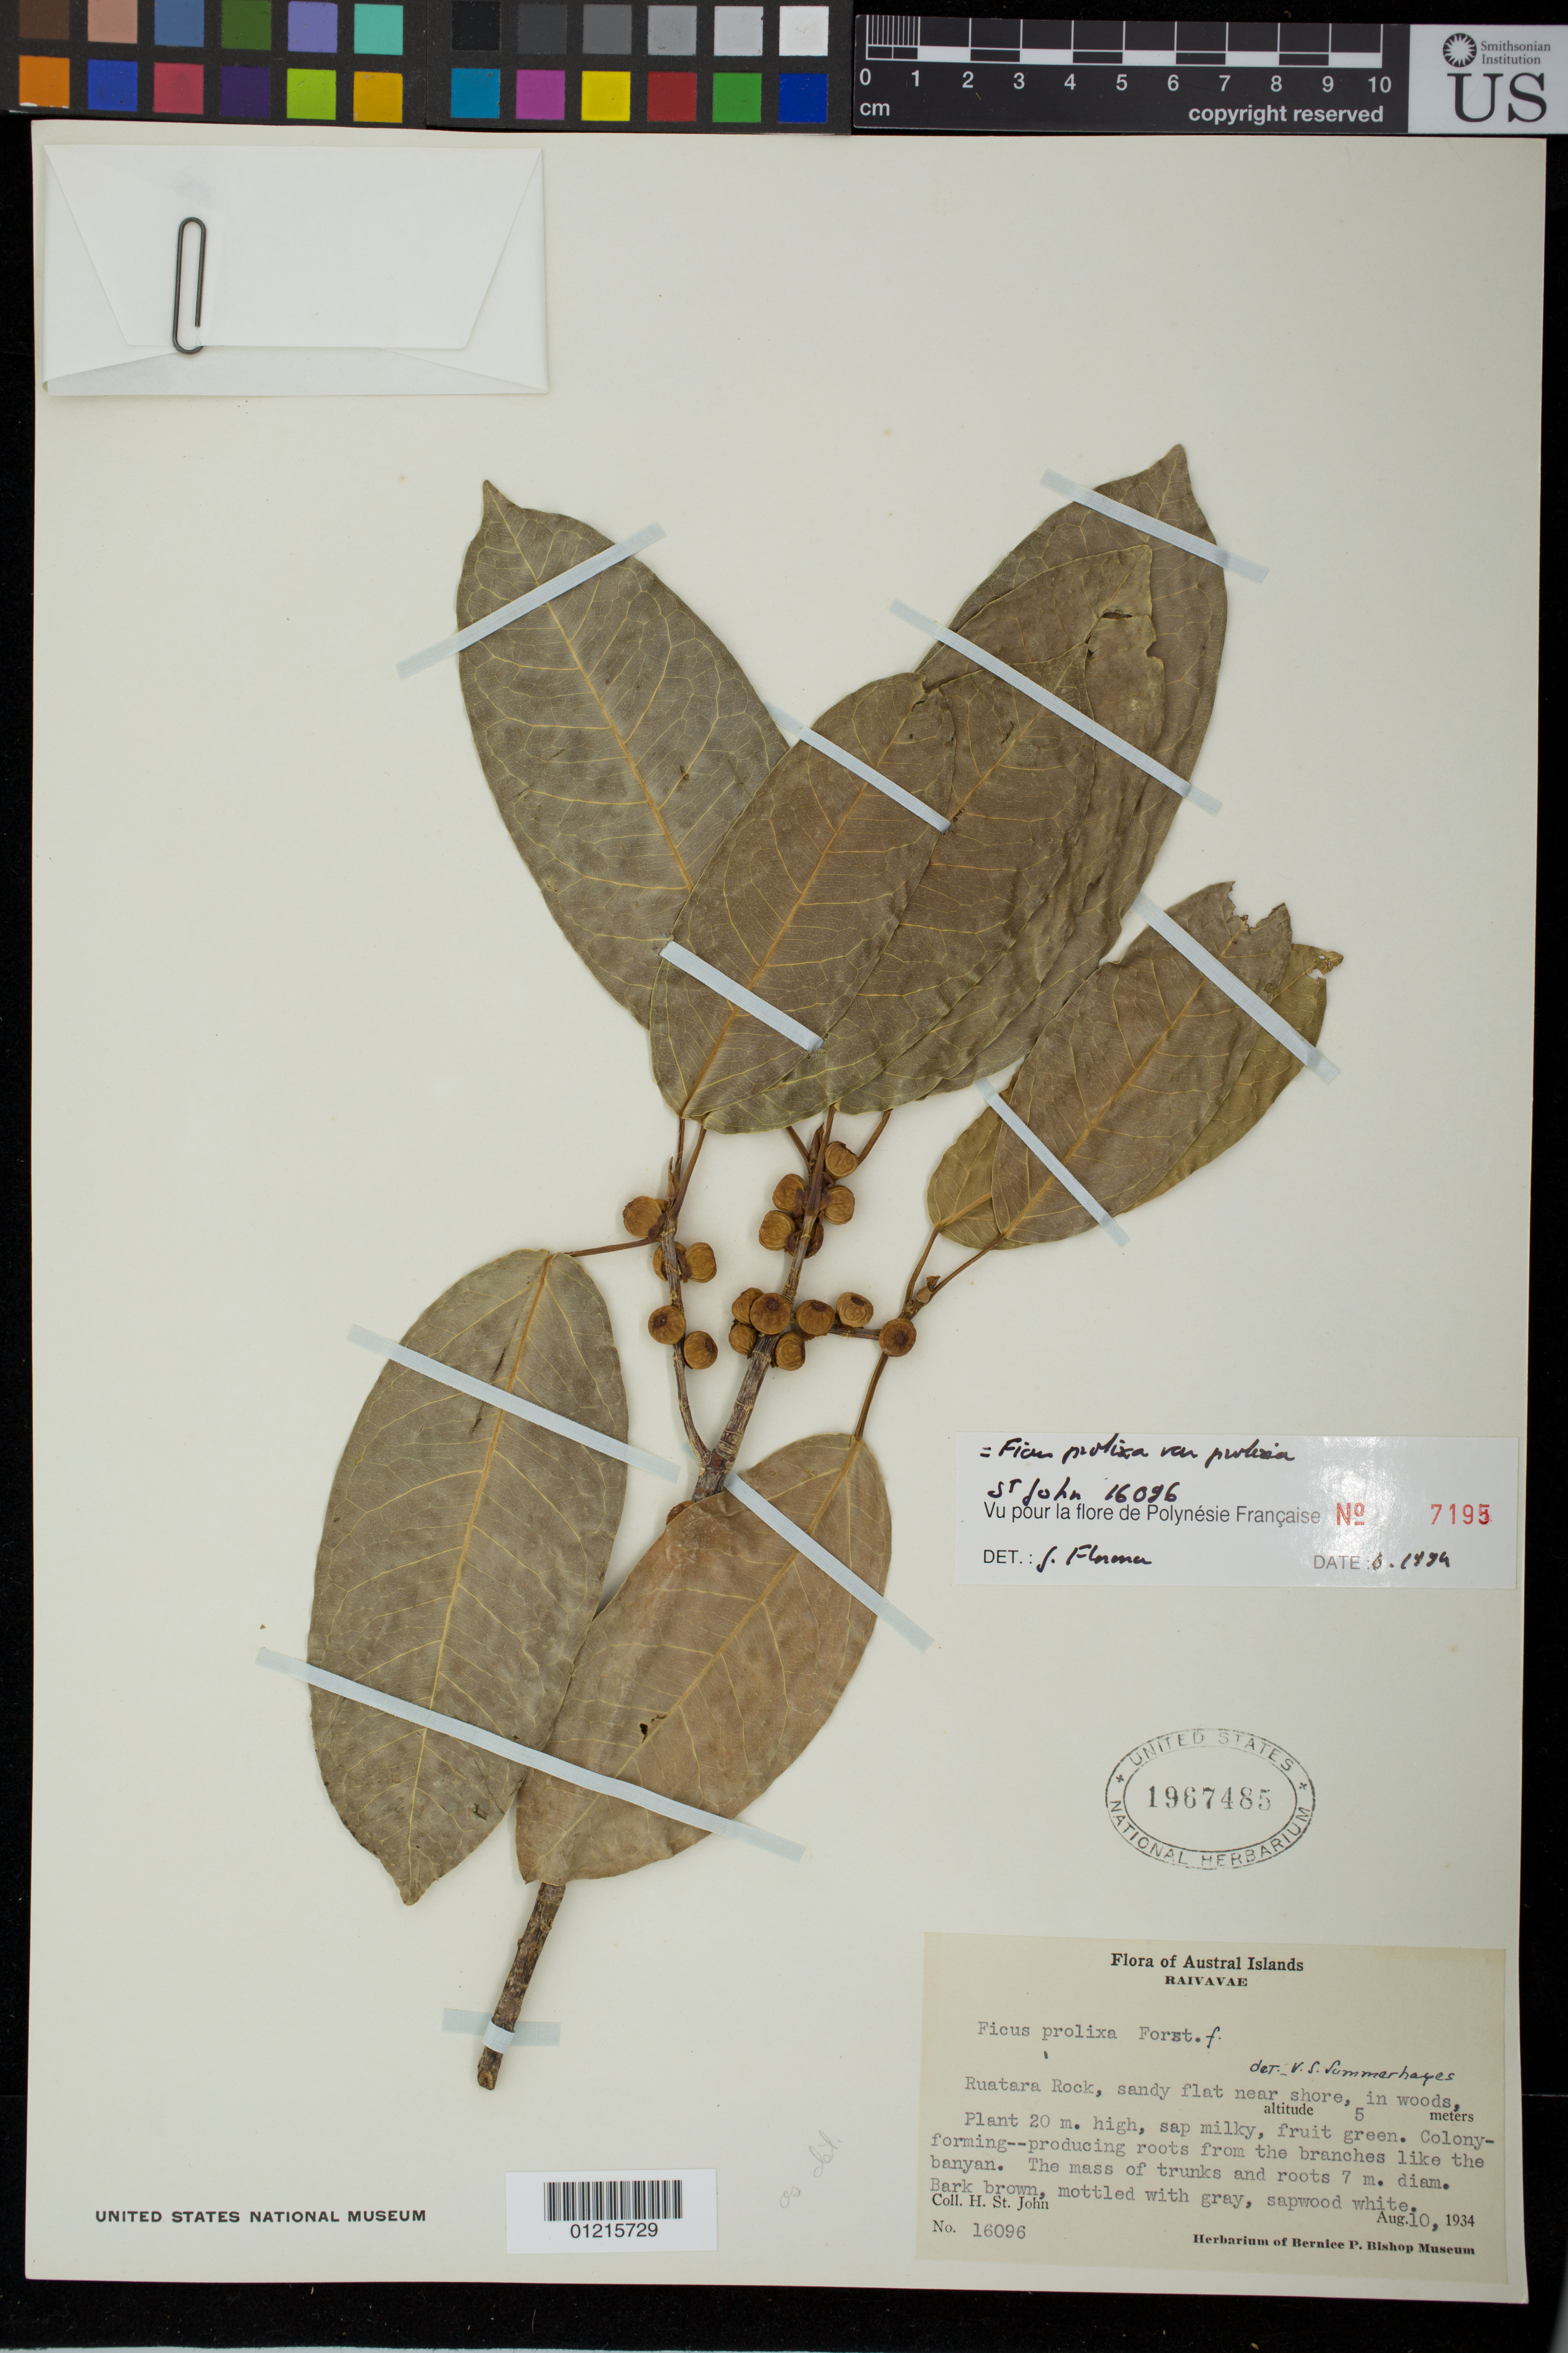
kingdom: Plantae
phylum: Tracheophyta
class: Magnoliopsida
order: Rosales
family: Moraceae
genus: Ficus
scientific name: Ficus prolixa var. prolixa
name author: G. Forst.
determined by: Florence, J.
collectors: H. St. John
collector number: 16096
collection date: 1934-08-10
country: French Polynesia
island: Raivavae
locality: Ruatara rock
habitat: in woods, near shore.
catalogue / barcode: US 1967485